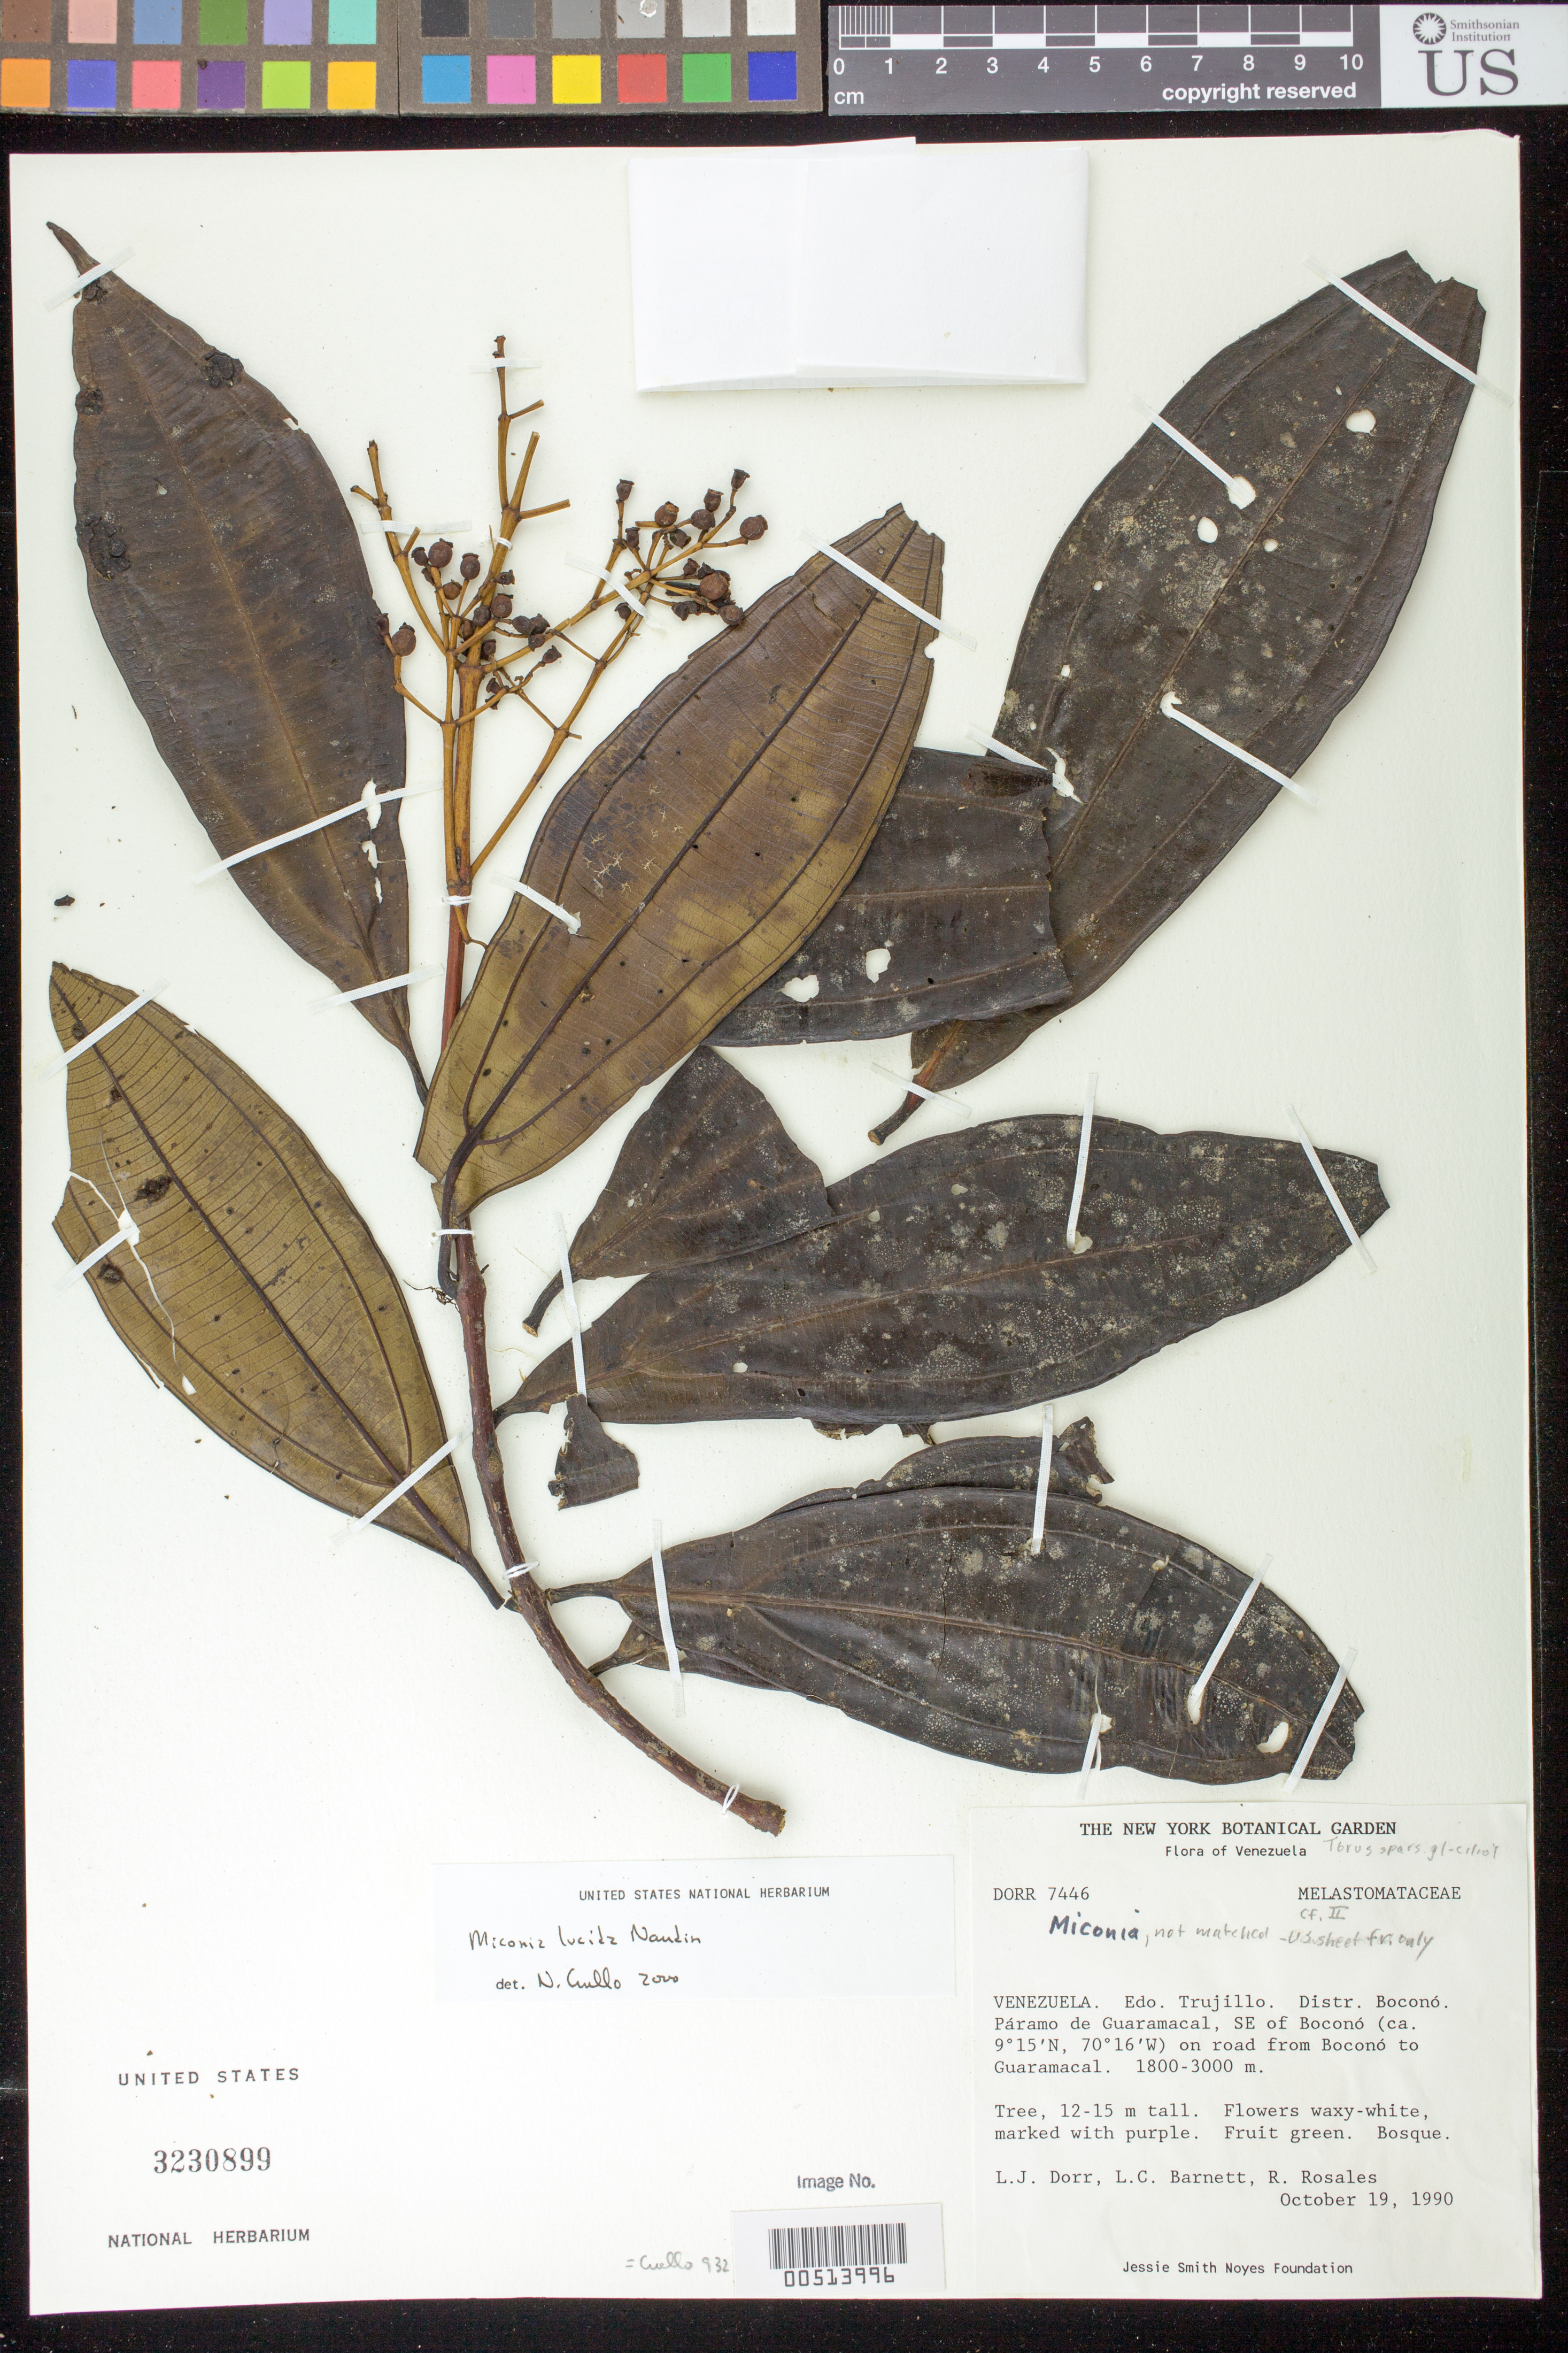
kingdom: Plantae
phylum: Tracheophyta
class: Magnoliopsida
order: Myrtales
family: Melastomataceae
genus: Miconia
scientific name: Miconia lucida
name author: Naudin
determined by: Cuello, Nidia L.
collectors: L. J. Dorr, L. C. Barnett & R. Rosales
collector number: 7446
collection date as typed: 19 Oct 1990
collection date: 1990-10-19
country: Venezuela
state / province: Trujillo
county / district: Boconó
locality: Páramo de Guaramacal, SE of Boconó on road from Boconó to Guaramacal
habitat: Bosque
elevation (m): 1800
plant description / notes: CAS, NY, PORT, US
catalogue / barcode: US 3230899